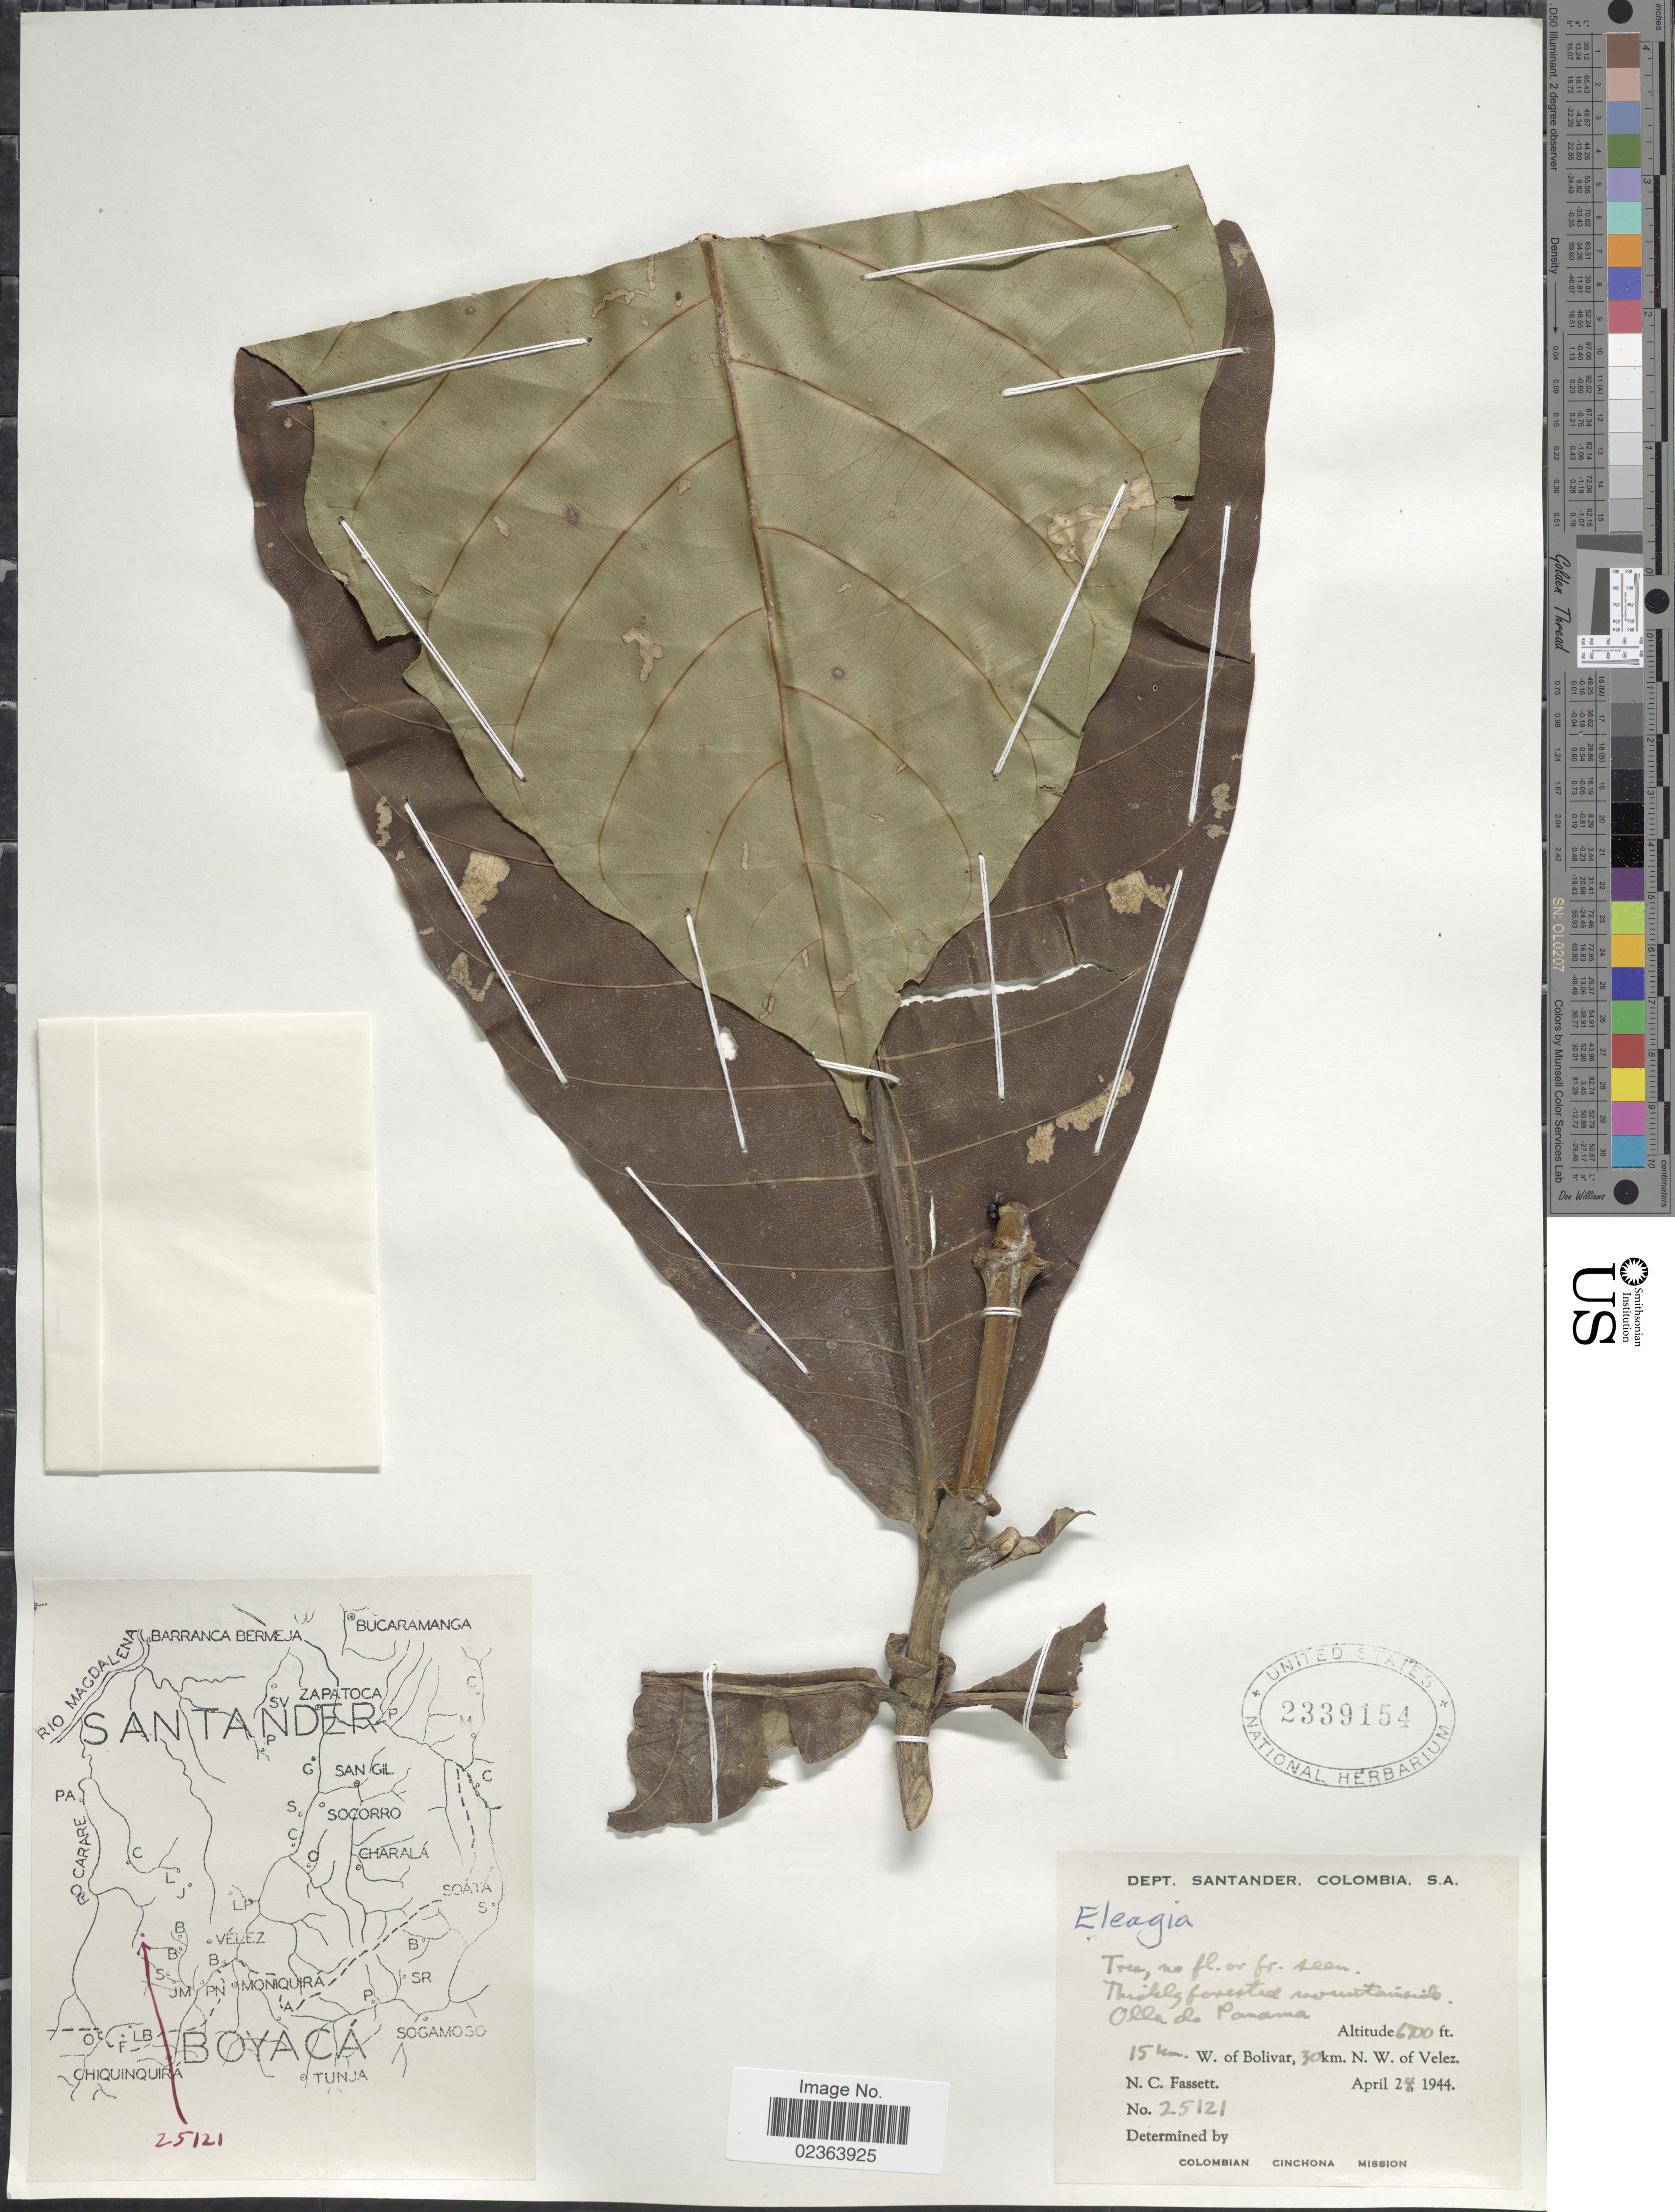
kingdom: Plantae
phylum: Tracheophyta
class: Magnoliopsida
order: Gentianales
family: Rubiaceae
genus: Elaeagia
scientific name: Elaeagia sp.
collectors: N. C. Fassett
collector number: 25121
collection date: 1944-04-24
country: Colombia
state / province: Santander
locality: Dept. Santander, Colombia, 15 km. W. of Bolivar, 30 km. N.W. of Velez, Olla do Panama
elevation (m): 2103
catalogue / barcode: US 2339154